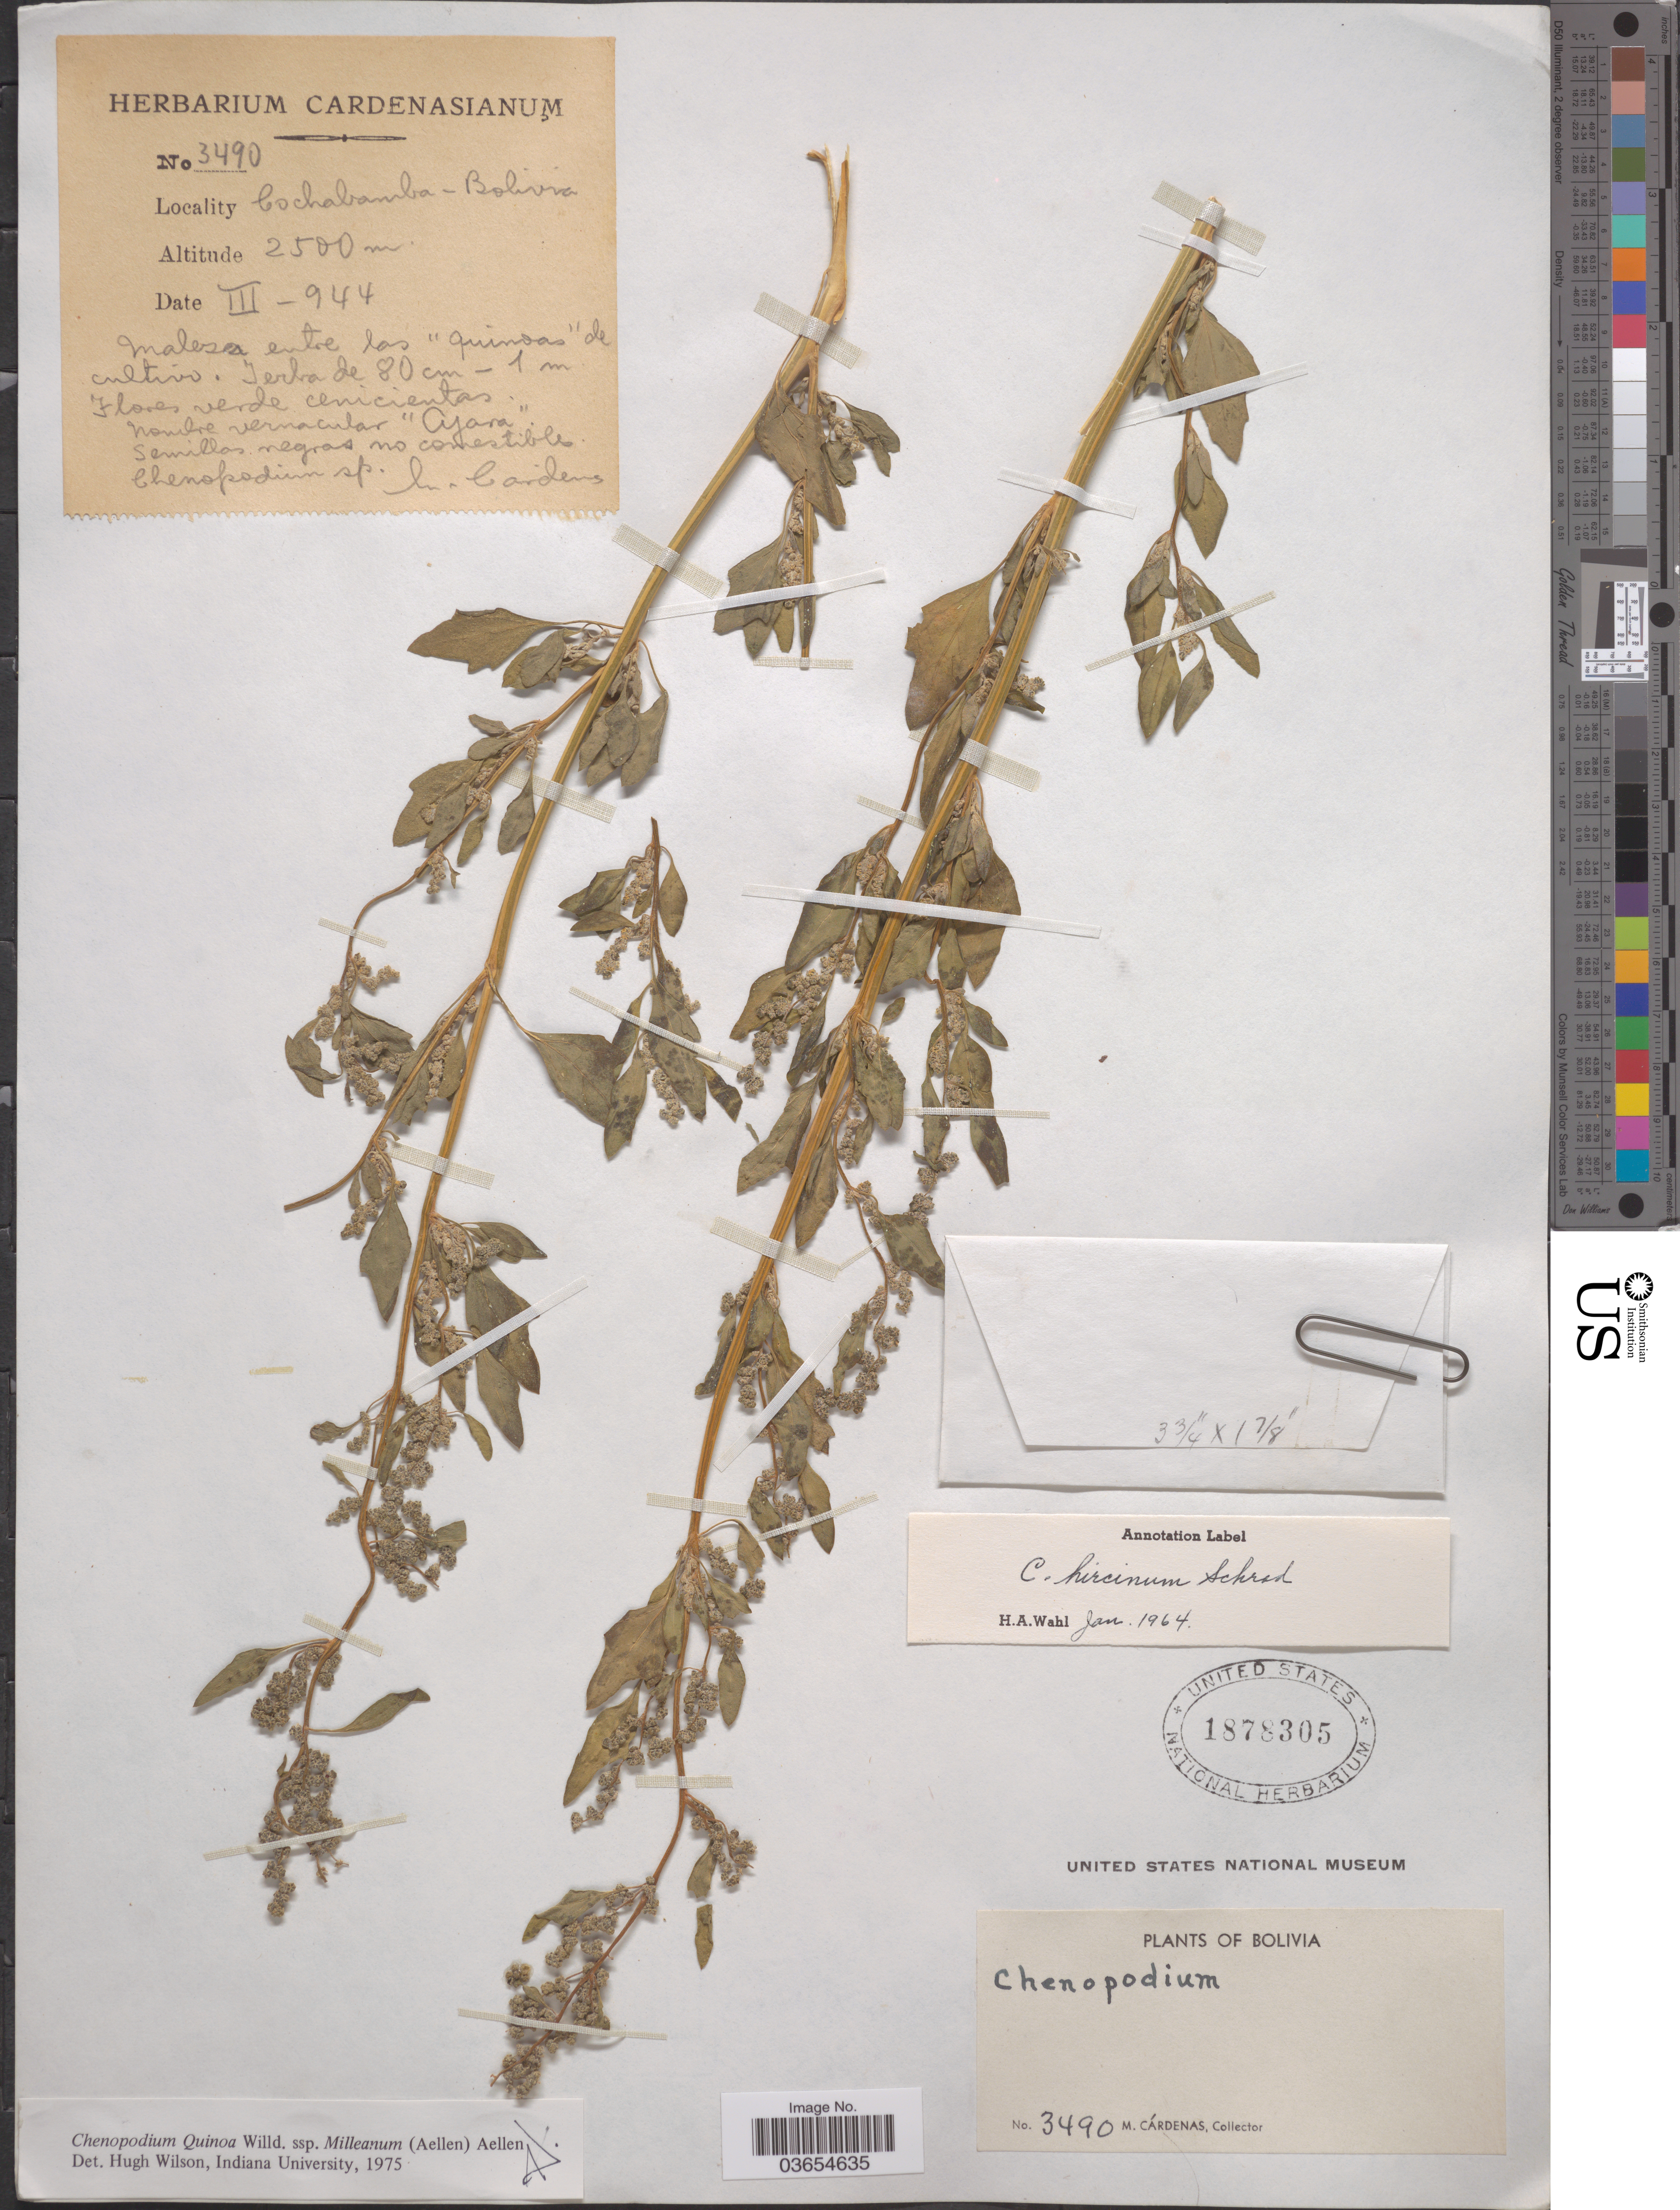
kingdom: Plantae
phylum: Tracheophyta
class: Magnoliopsida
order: Caryophyllales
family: Amaranthaceae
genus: Chenopodium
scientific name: Chenopodium quinoa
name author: Willd.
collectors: M. Cárdenas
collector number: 3490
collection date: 1944-03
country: Bolivia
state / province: Cochabamba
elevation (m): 2500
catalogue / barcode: US 1878305